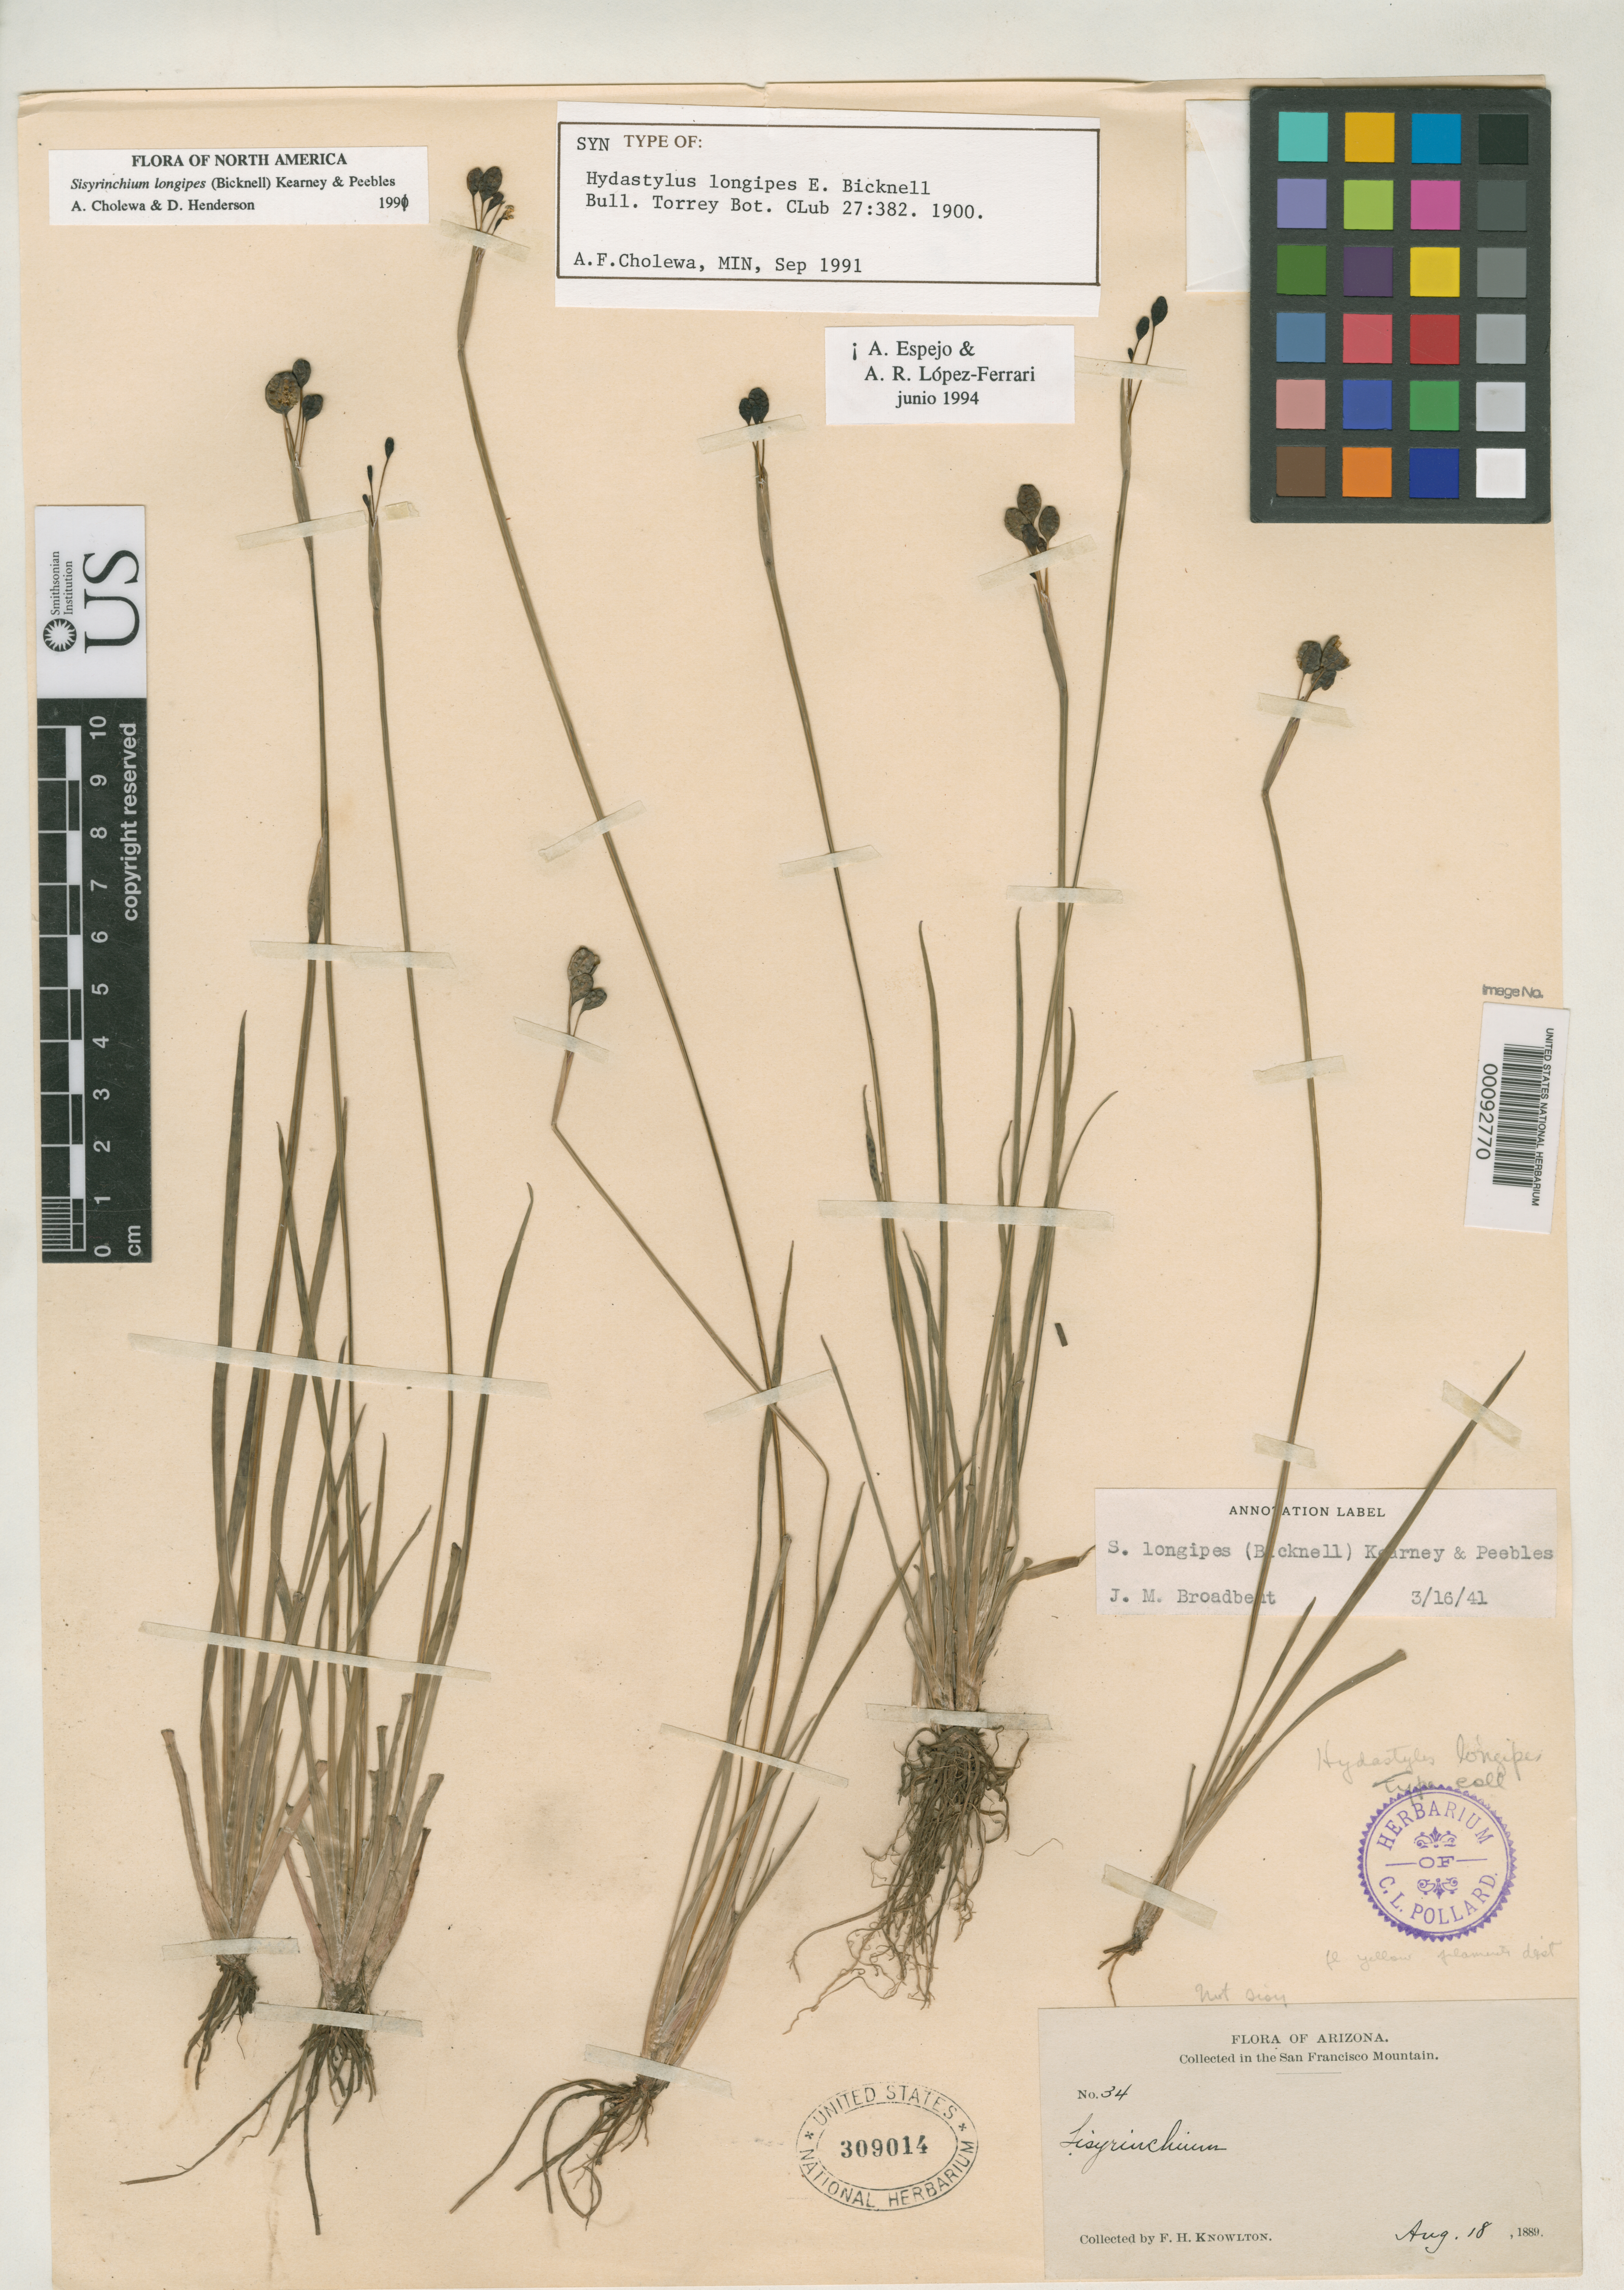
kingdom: Plantae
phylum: Tracheophyta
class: Liliopsida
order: Asparagales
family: Iridaceae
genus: Hydastylus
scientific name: Hydastylus longipes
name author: E.P. Bicknell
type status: Type Collection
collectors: F. H. Knowlton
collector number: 34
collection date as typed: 18 Aug 1889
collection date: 1889-08-18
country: United States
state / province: Arizona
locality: San Francisco Mt.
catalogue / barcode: US 309014